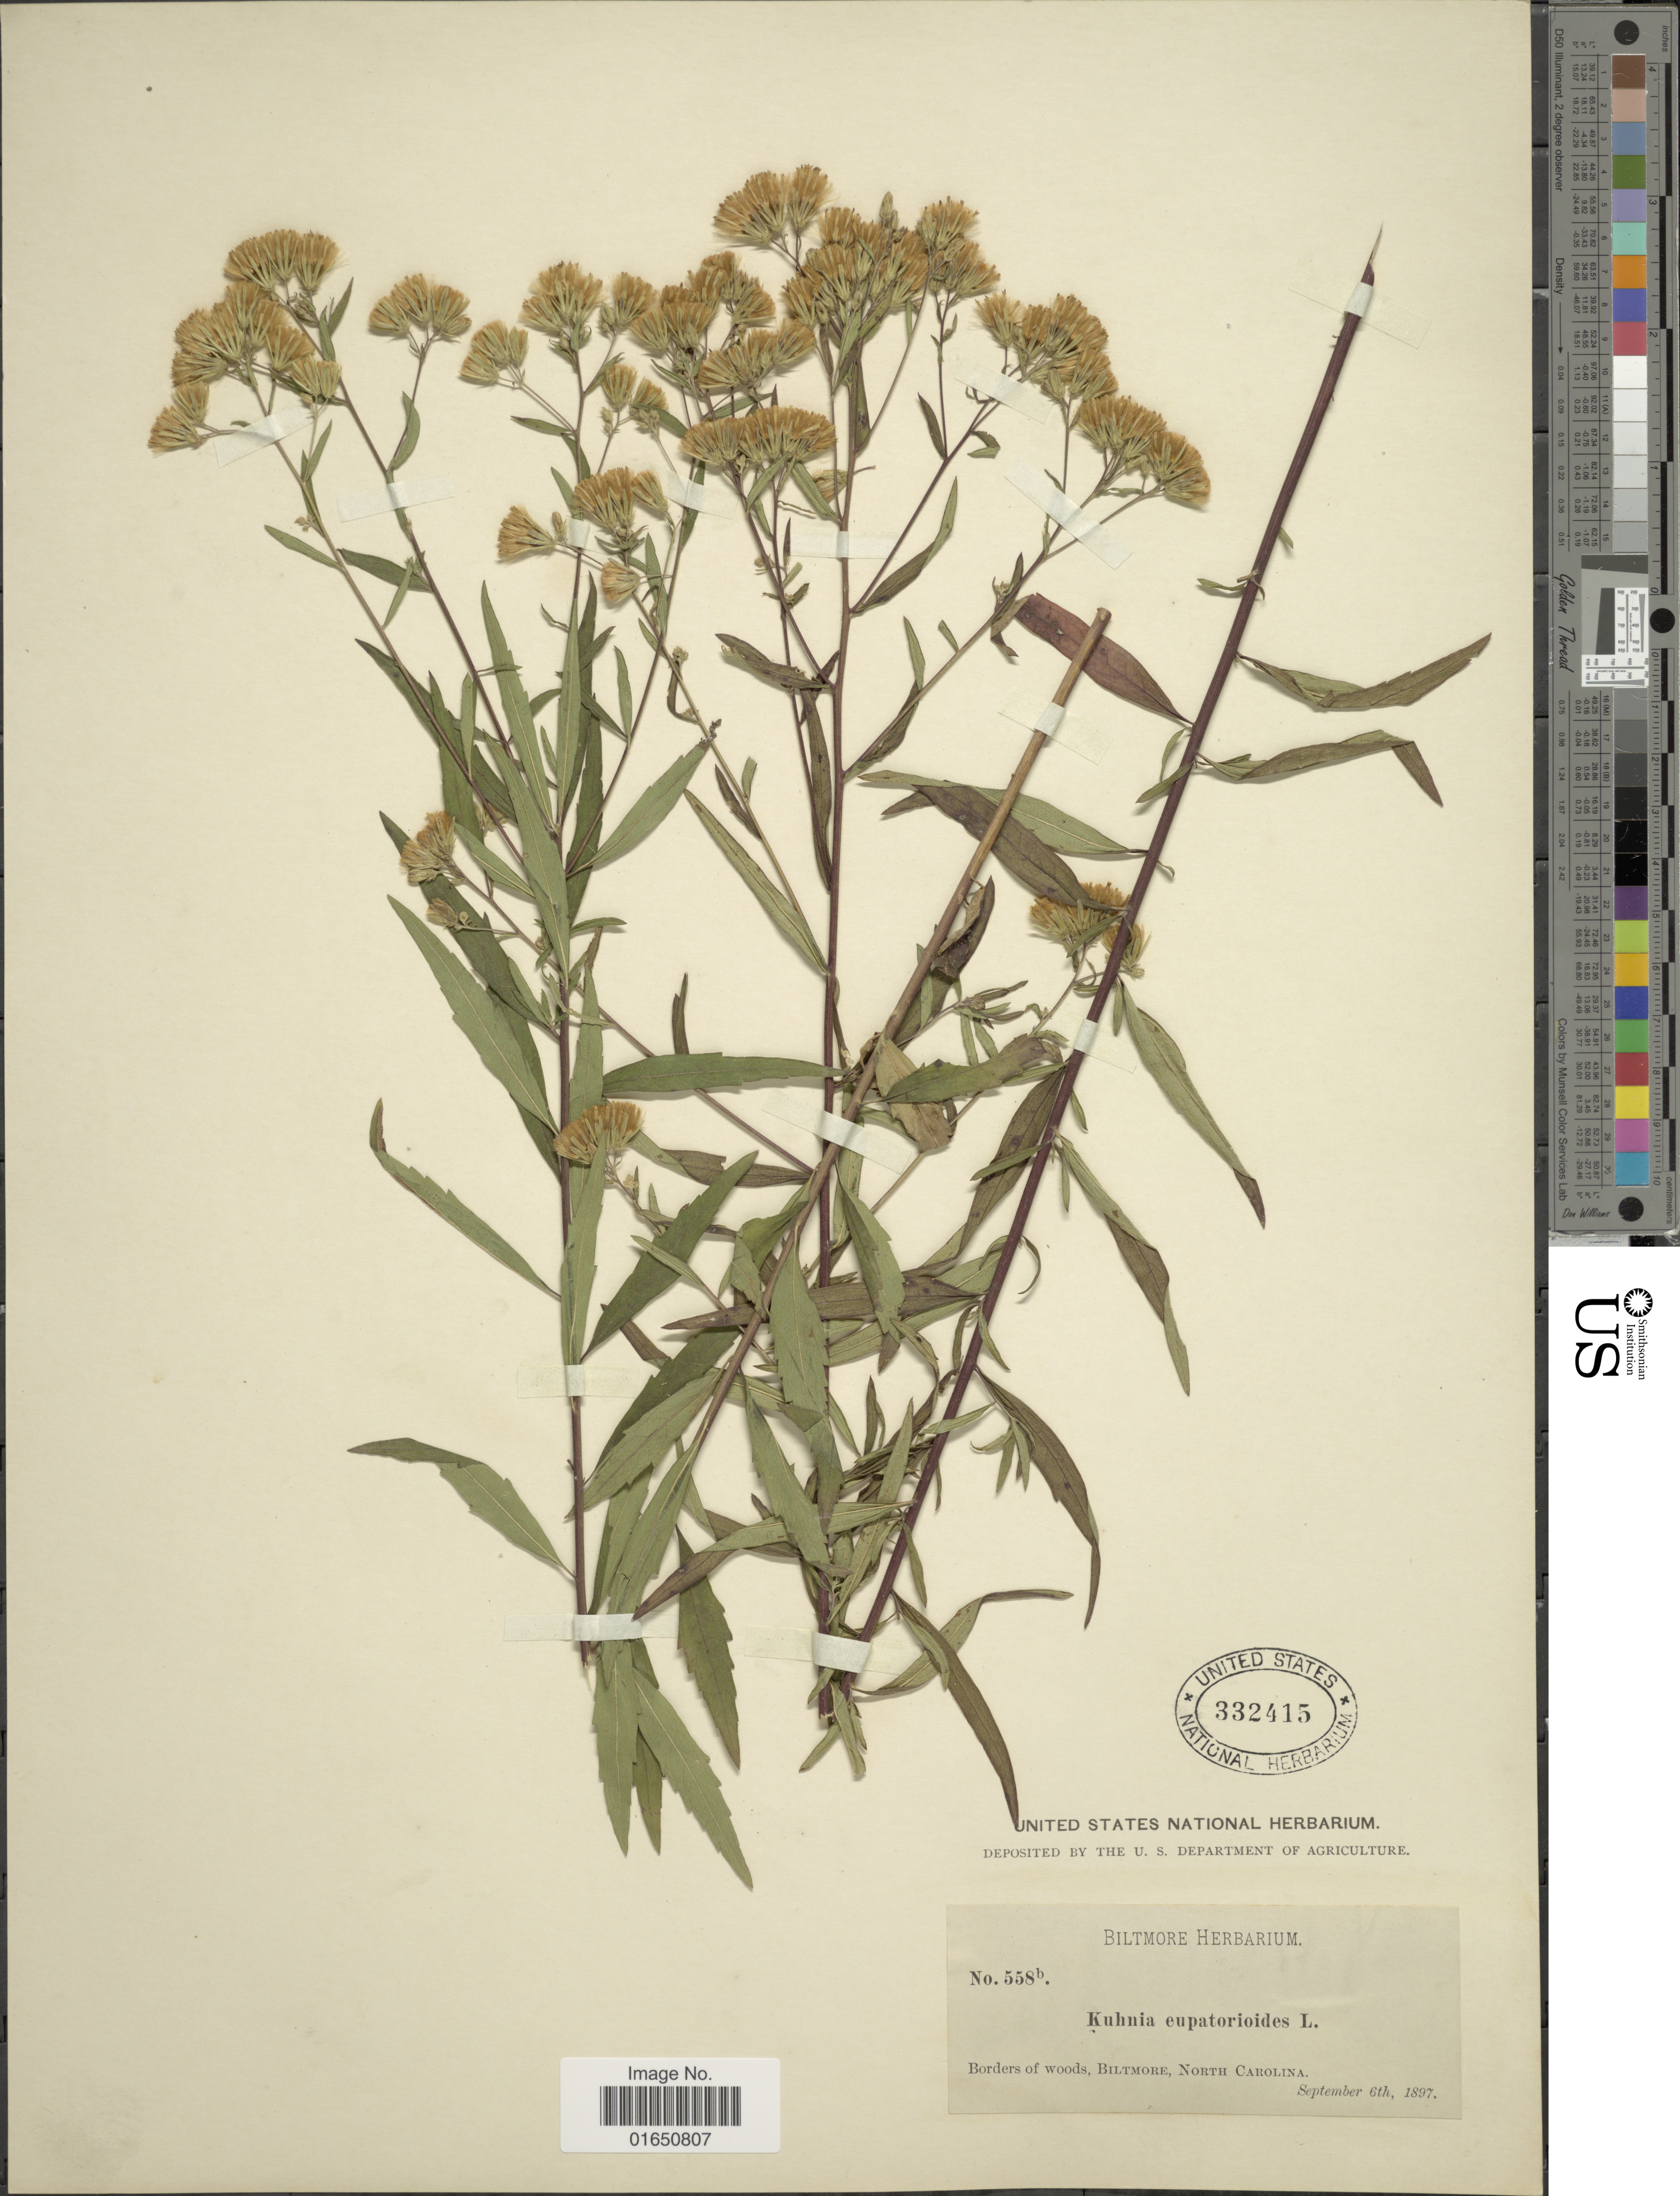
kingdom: Plantae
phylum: Tracheophyta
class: Magnoliopsida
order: Asterales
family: Asteraceae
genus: Brickellia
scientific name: Brickellia eupatorioides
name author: (L.) Shinners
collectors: ex herb. Biltmore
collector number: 558b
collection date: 1897-09-06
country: United States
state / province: North Carolina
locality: Borders of woods, Biltmore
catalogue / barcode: US 332415